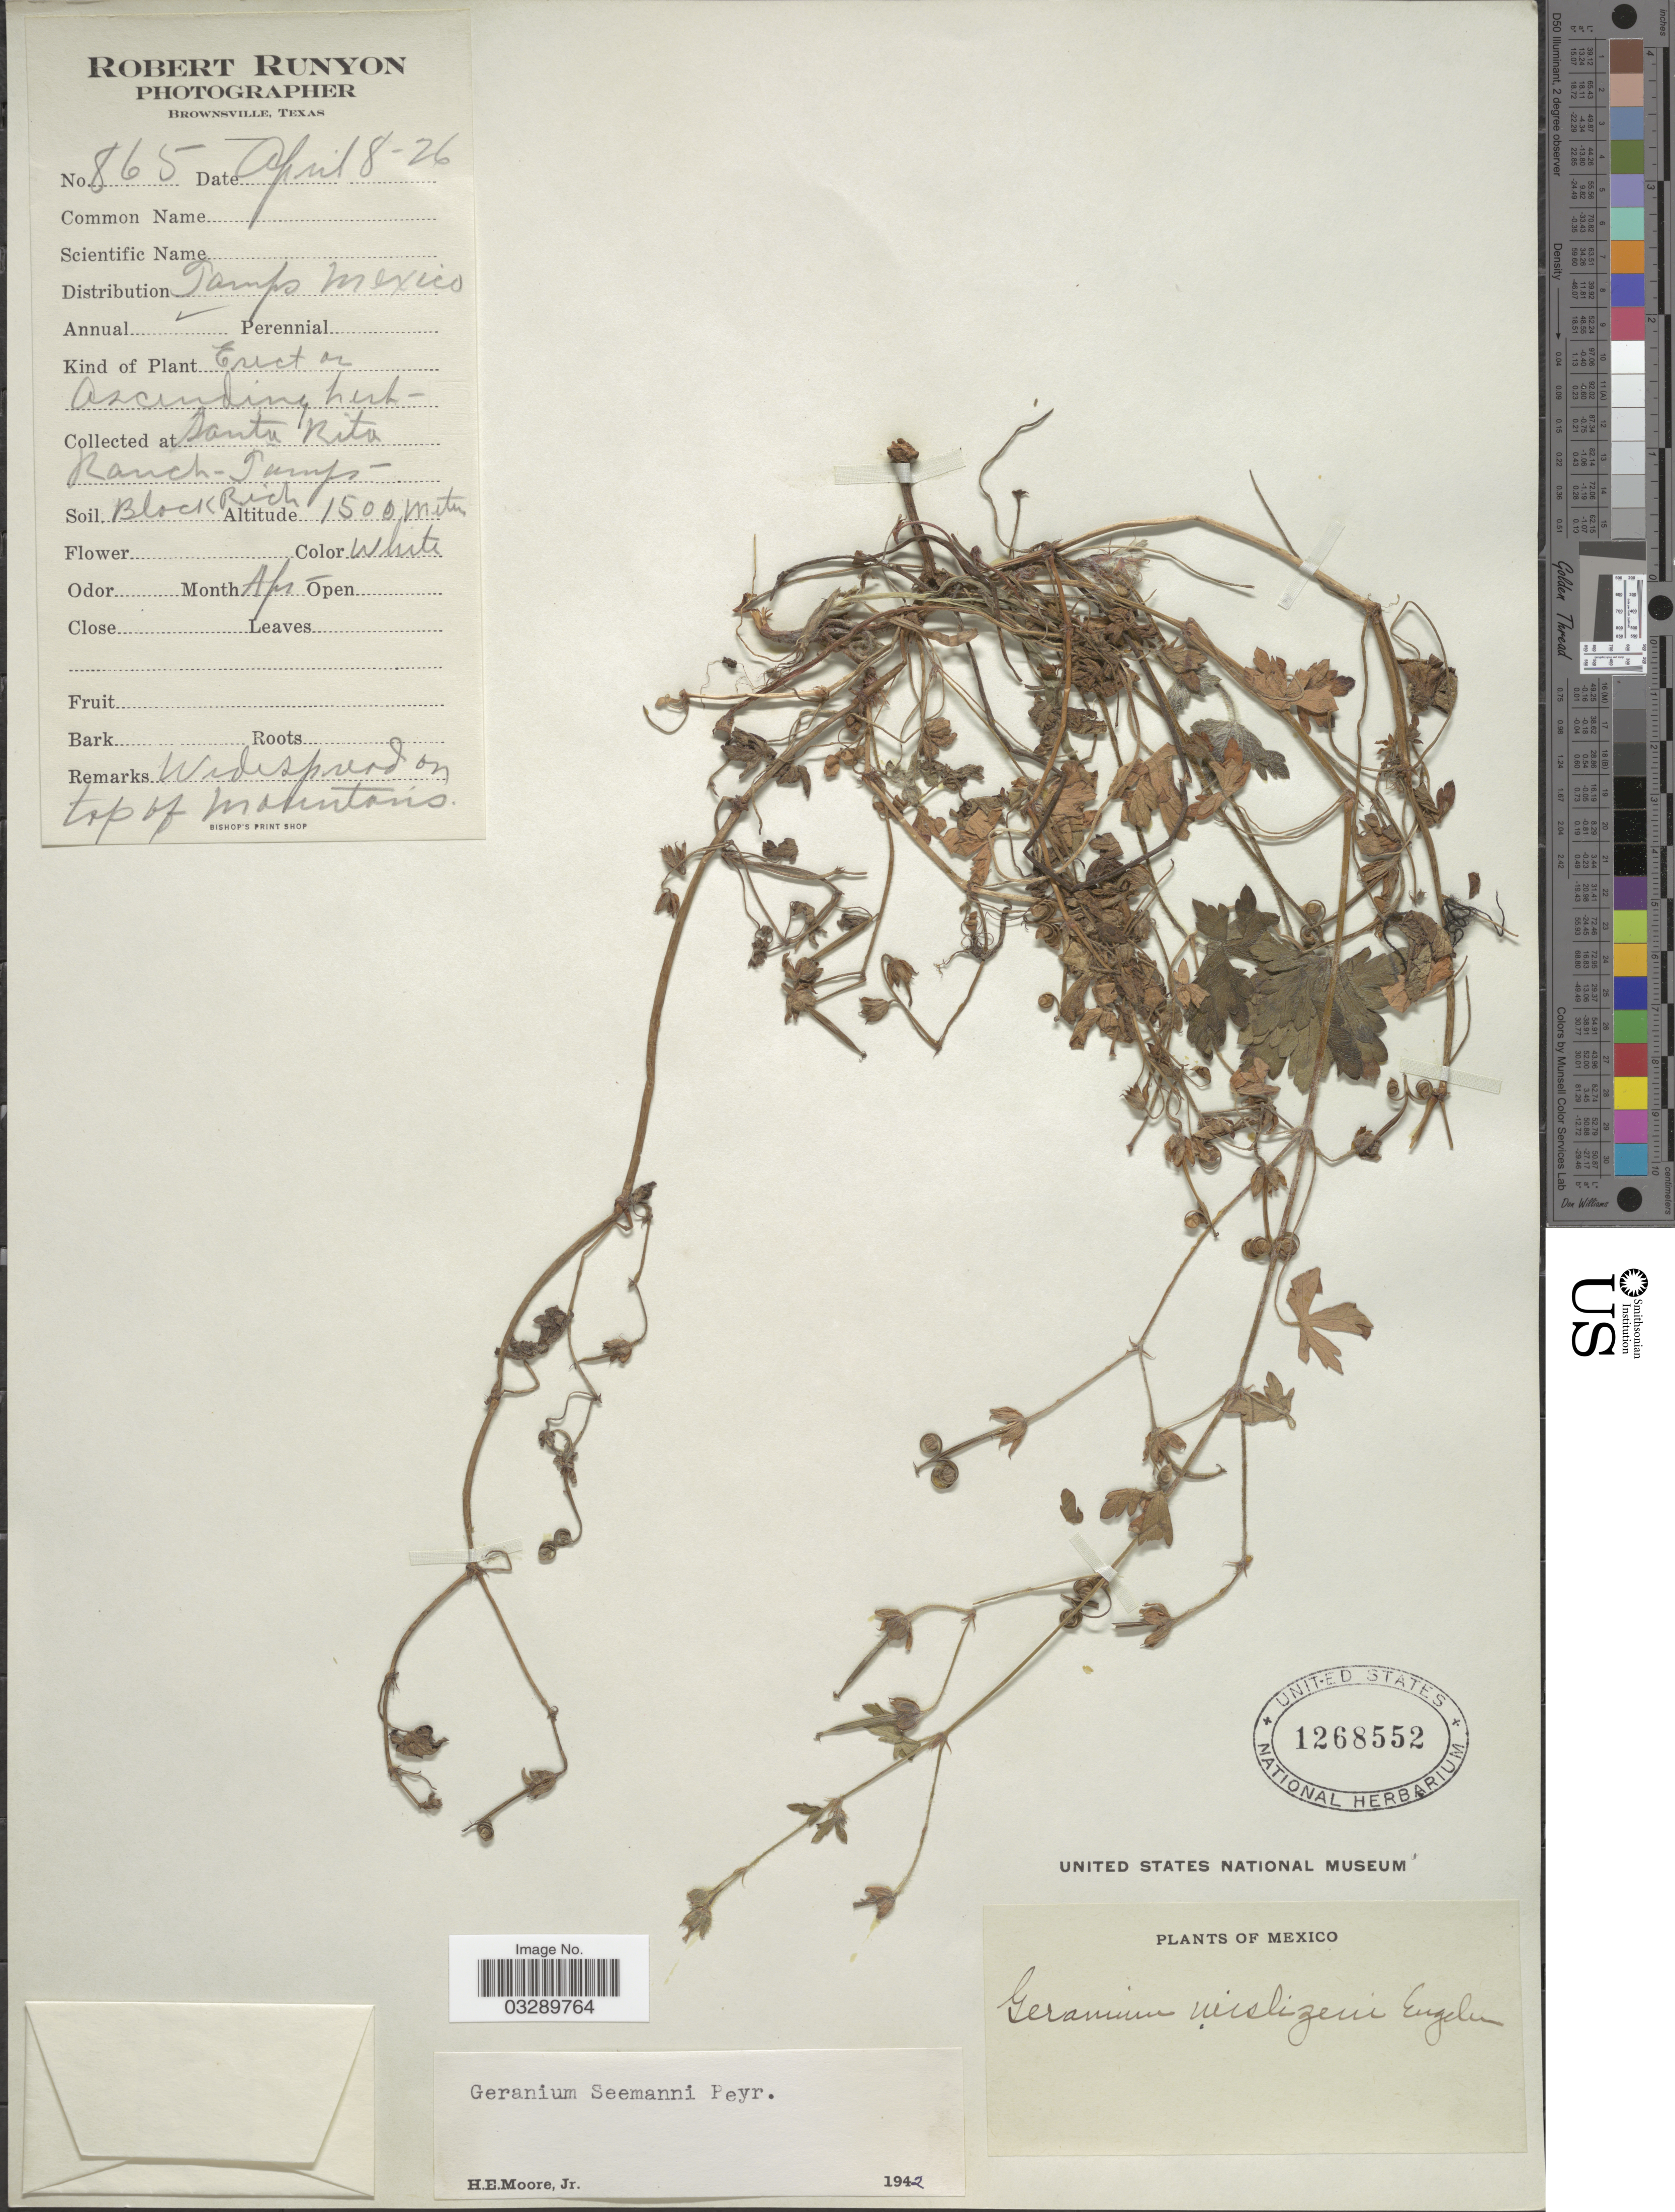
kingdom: Plantae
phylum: Tracheophyta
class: Magnoliopsida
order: Geraniales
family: Geraniaceae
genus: Geranium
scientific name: Geranium seemannii subsp. seemannii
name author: Peyr.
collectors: R. Runyon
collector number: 865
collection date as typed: Transcribed d/m/y: 8/4/26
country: Mexico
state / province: Tamaulipas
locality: Santa Rita Ranch.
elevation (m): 1500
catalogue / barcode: US 1268552